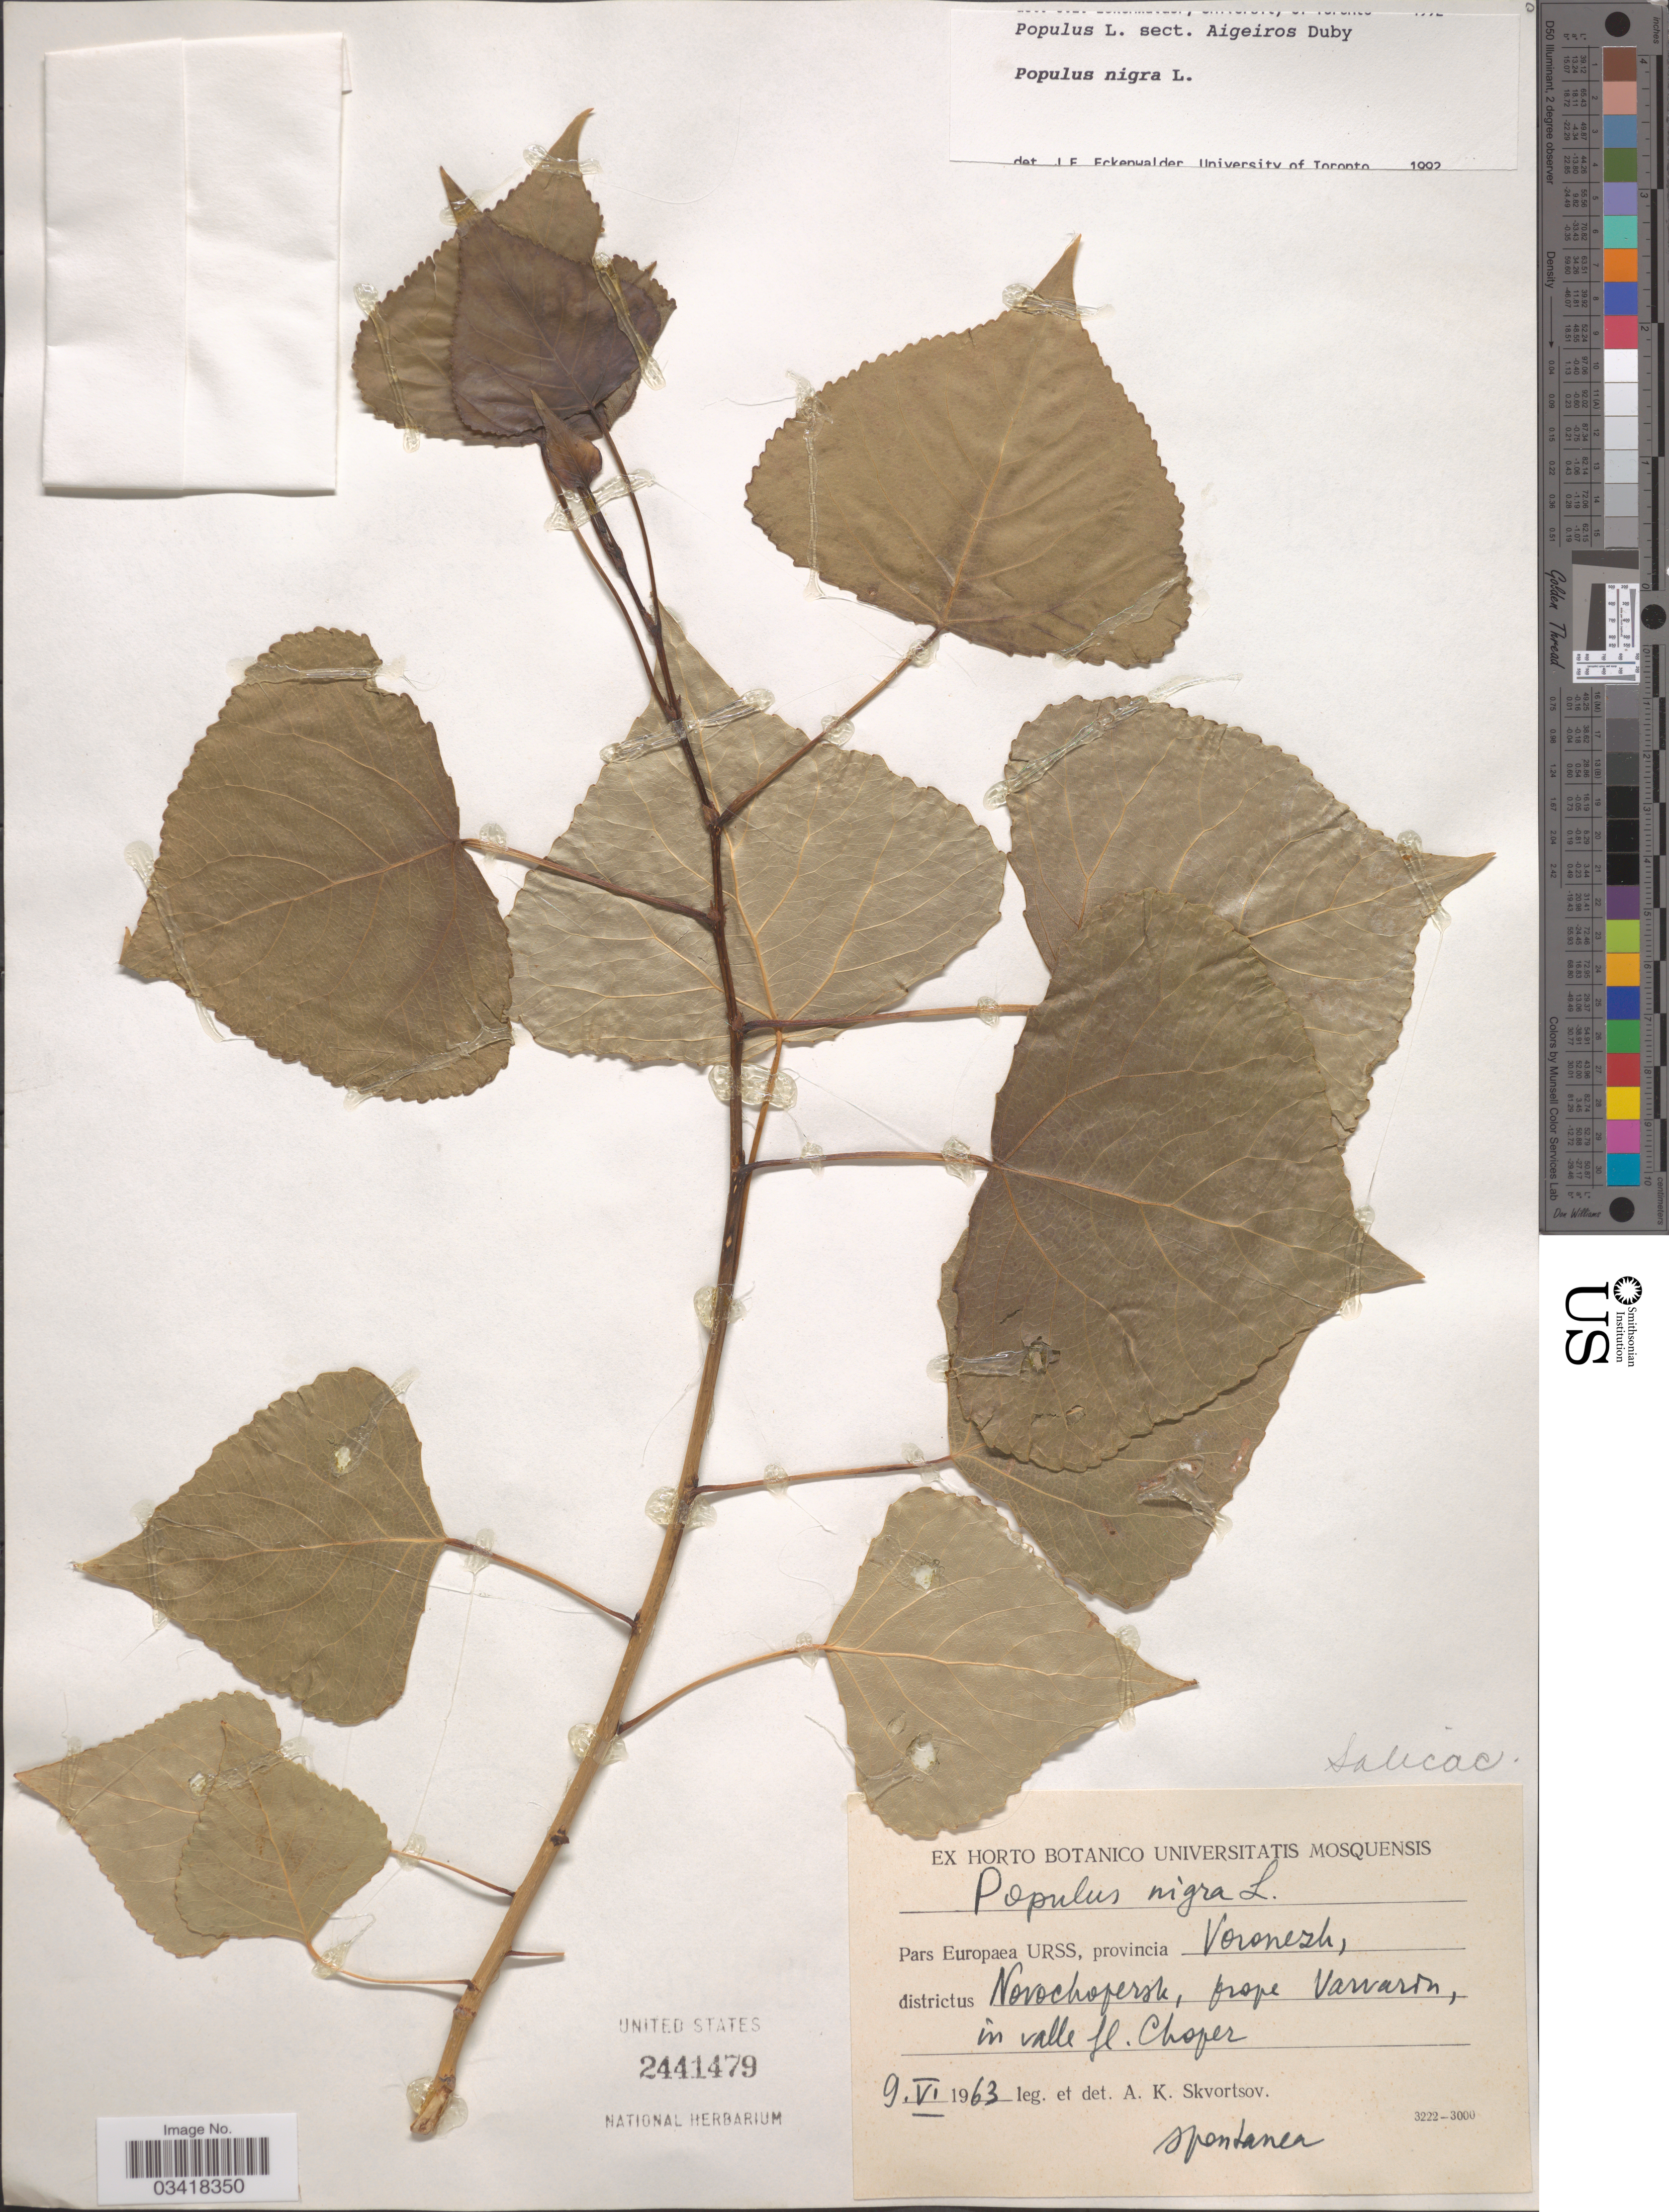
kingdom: Plantae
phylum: Tracheophyta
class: Magnoliopsida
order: Malpighiales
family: Salicaceae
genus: Populus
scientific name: Populus nigra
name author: L.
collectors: A. K. Skvortsov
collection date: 1963-06-09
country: Russian Federation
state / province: Voronezh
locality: Provincia Vornezh, districtus Novochopersk (Novokhopyorsk), prope Varvarin, in valle fl. Choper (Khoper)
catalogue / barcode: US 2441479